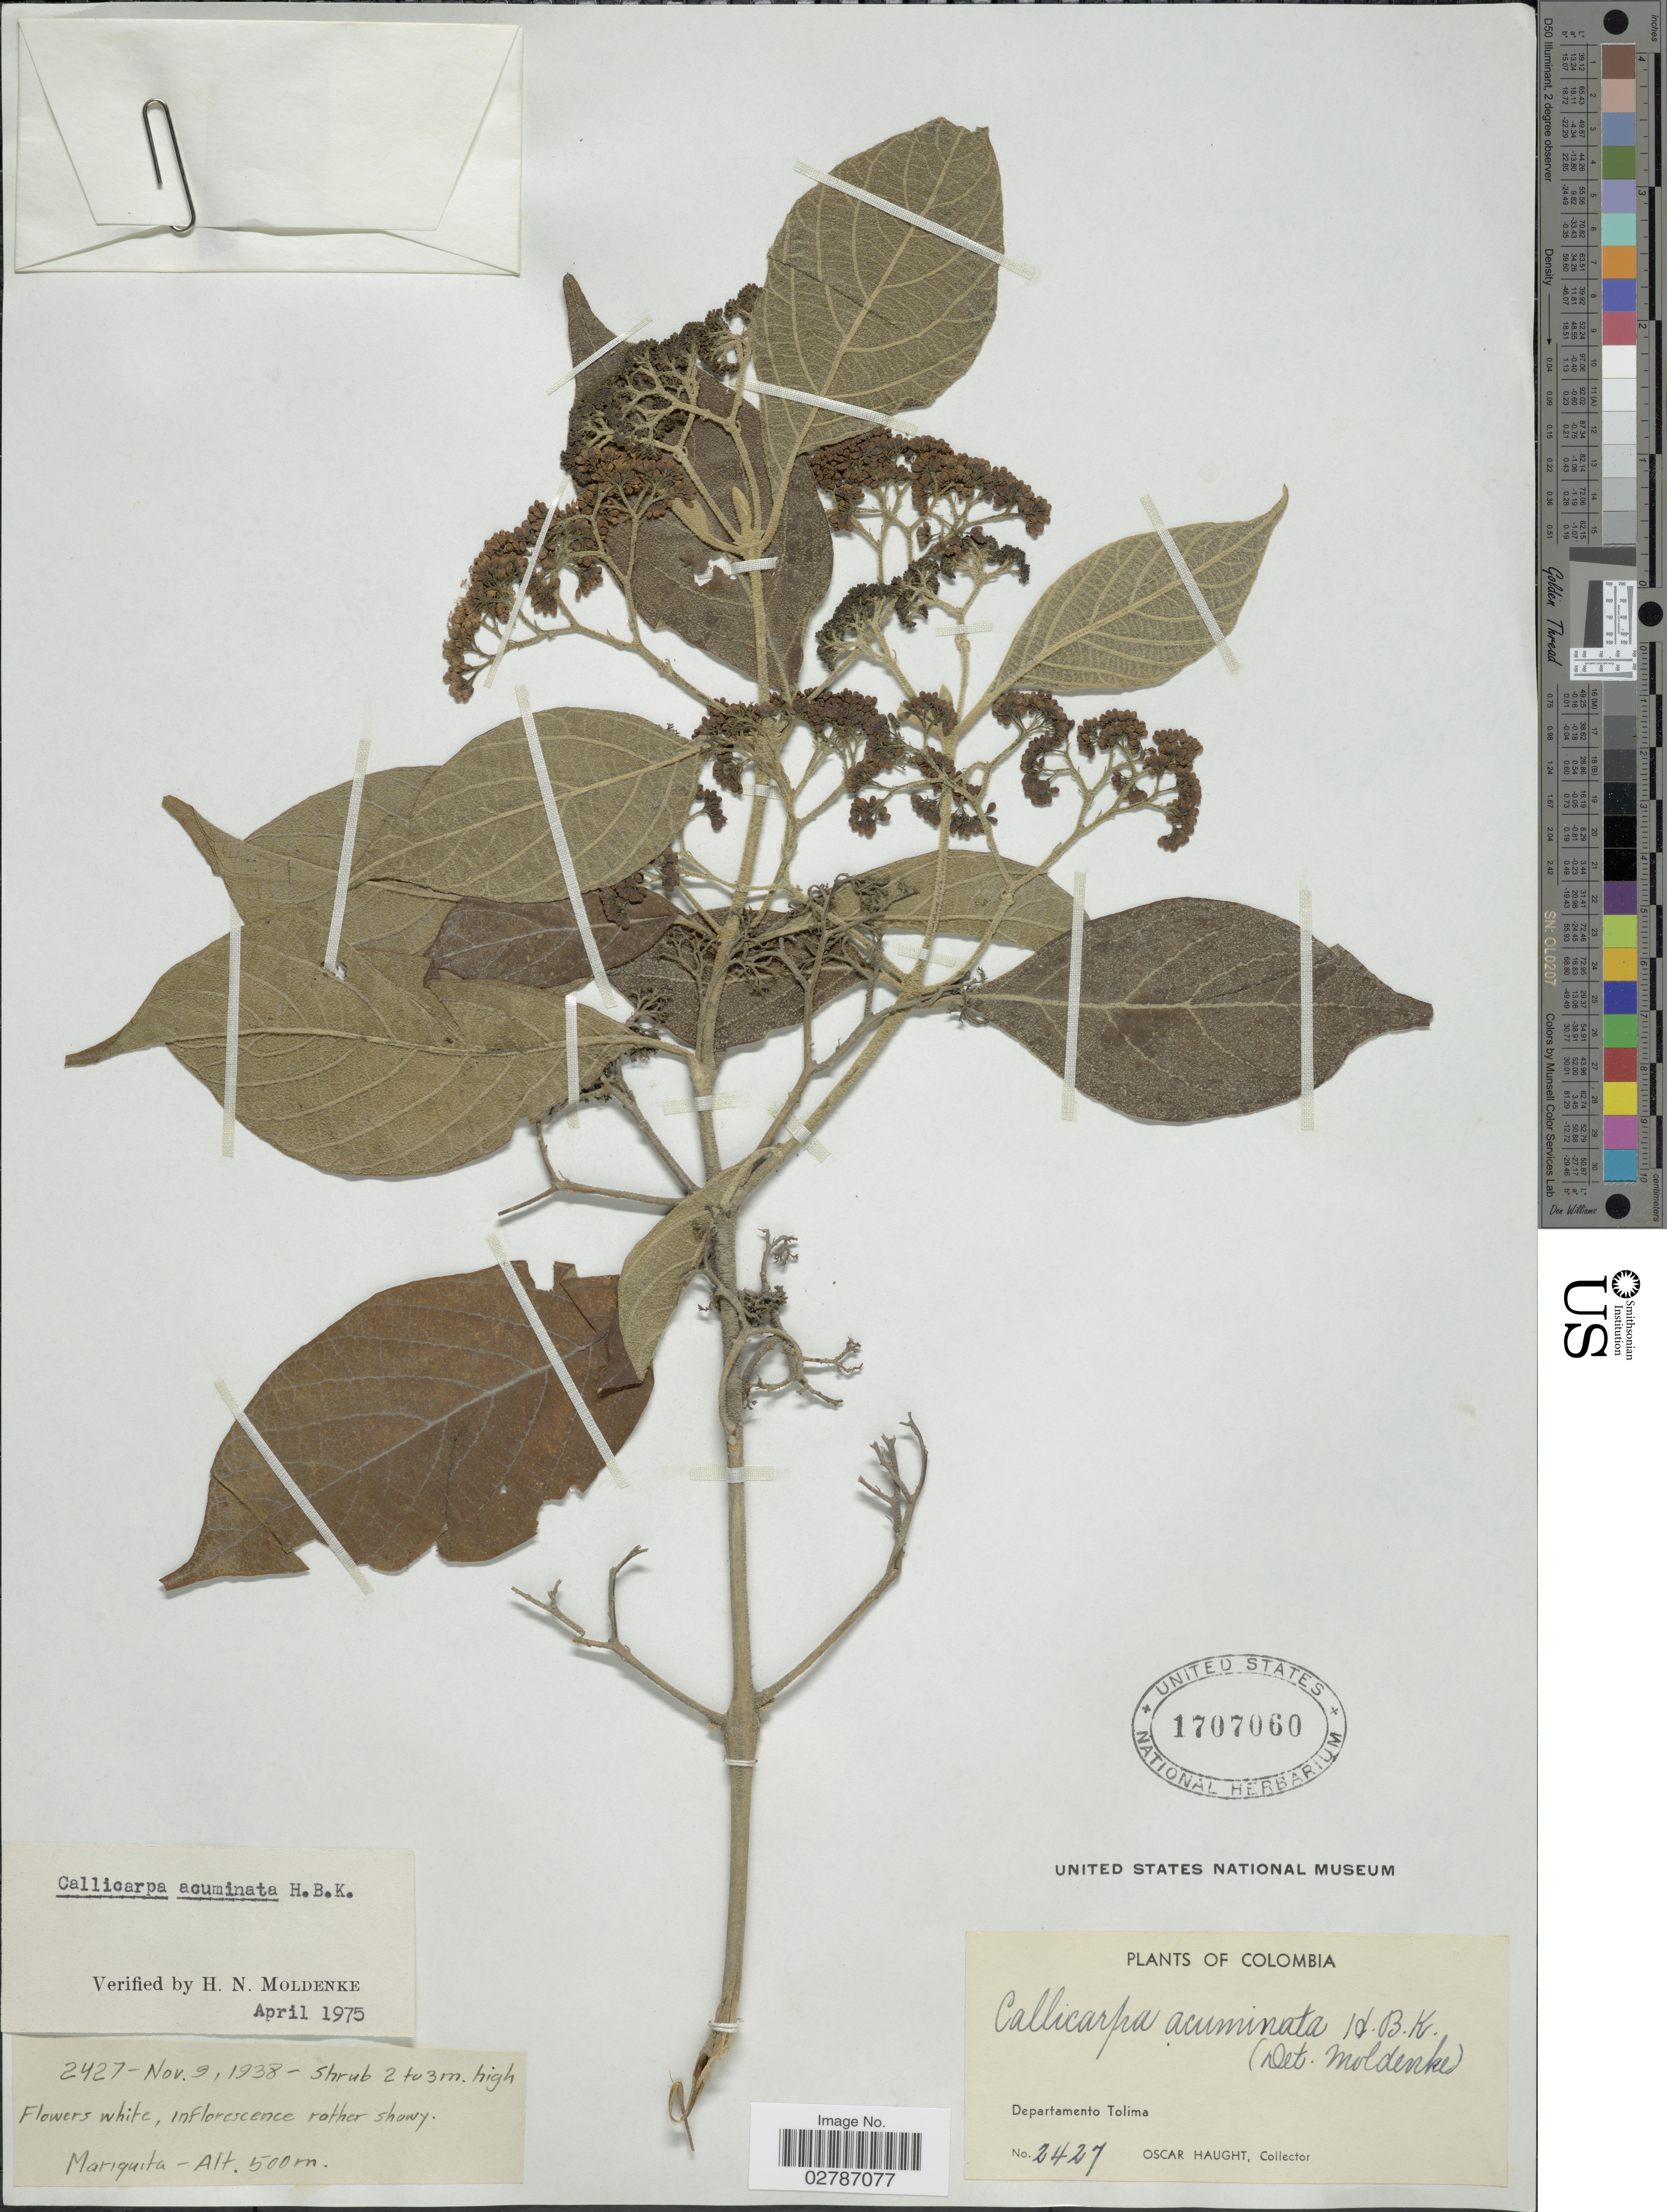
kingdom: Plantae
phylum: Tracheophyta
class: Magnoliopsida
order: Lamiales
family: Lamiaceae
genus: Callicarpa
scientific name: Callicarpa acuminata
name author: Kunth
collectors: O. Haught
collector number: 2427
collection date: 1938-11-09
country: Colombia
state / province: Tolima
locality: Departamento Tolima. Mariquita.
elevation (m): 500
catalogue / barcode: US 1707060